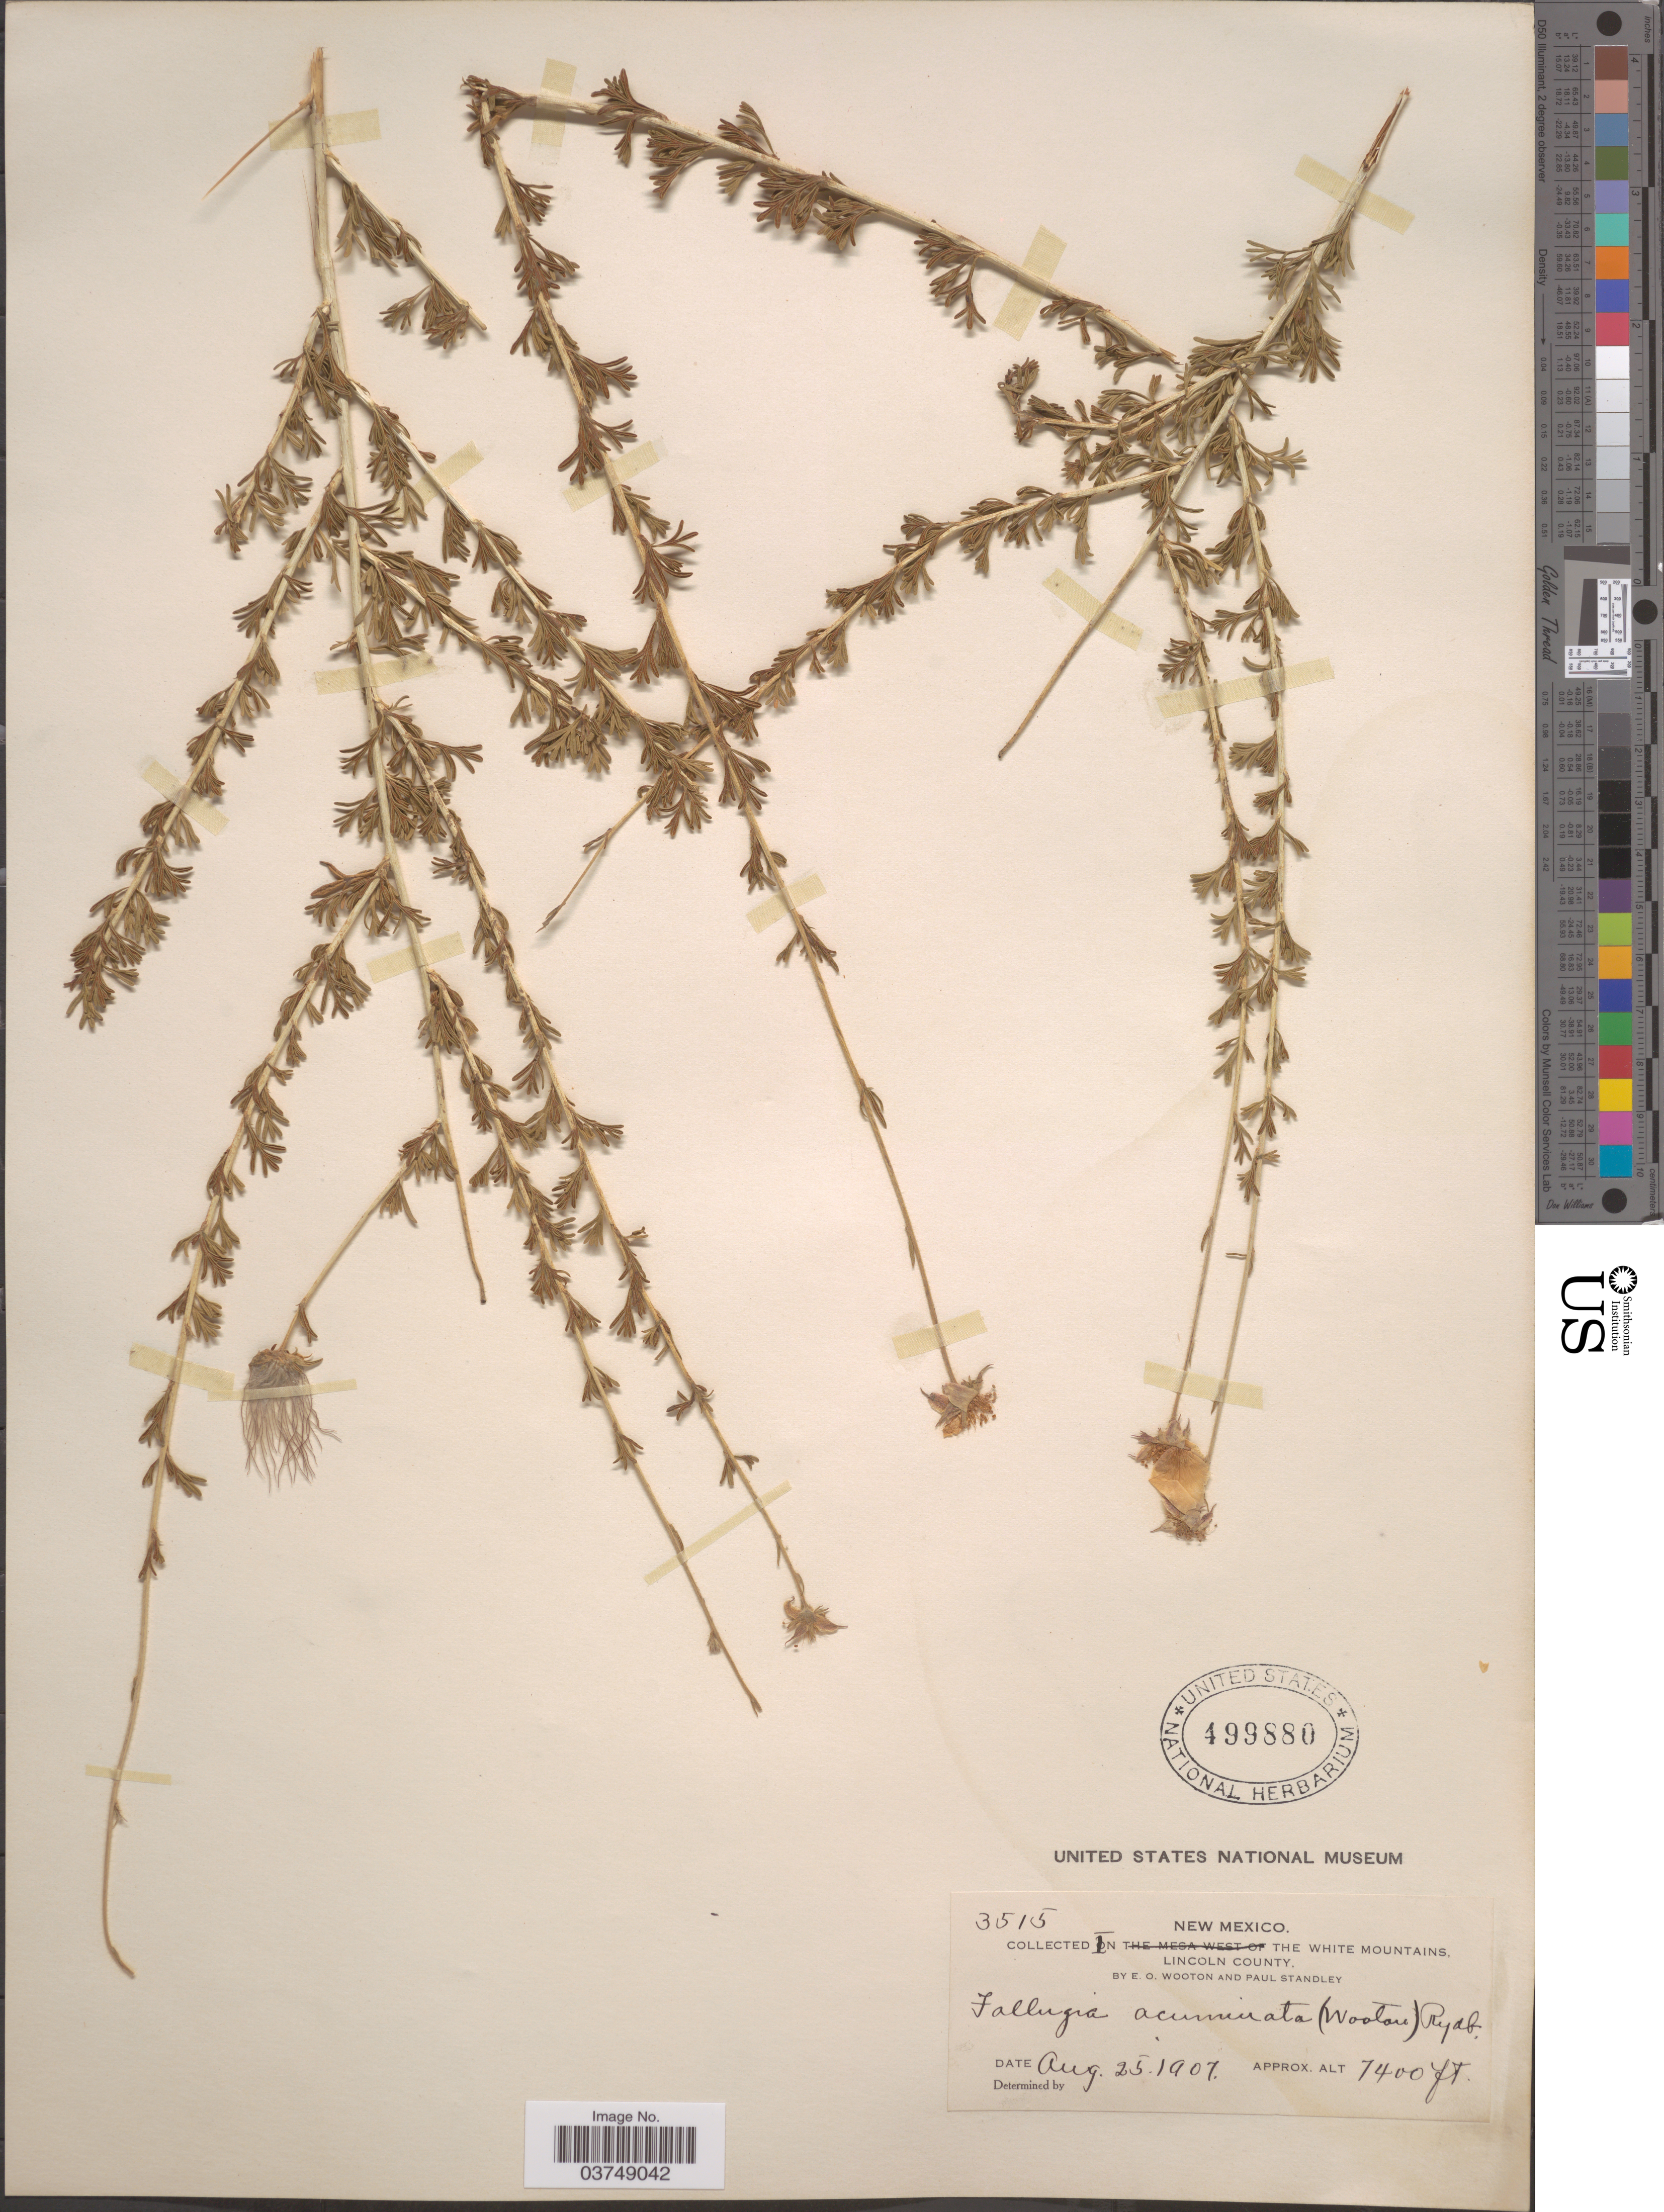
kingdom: Plantae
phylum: Tracheophyta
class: Magnoliopsida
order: Rosales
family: Rosaceae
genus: Fallugia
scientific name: Fallugia acuminata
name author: (Wooton) Rydb.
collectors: E. O. Wooton & P. C. Standley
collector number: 3515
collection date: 1907-08-25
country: United States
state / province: New Mexico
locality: In the White Mountains, Lincoln County.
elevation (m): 2256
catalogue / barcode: US 499880